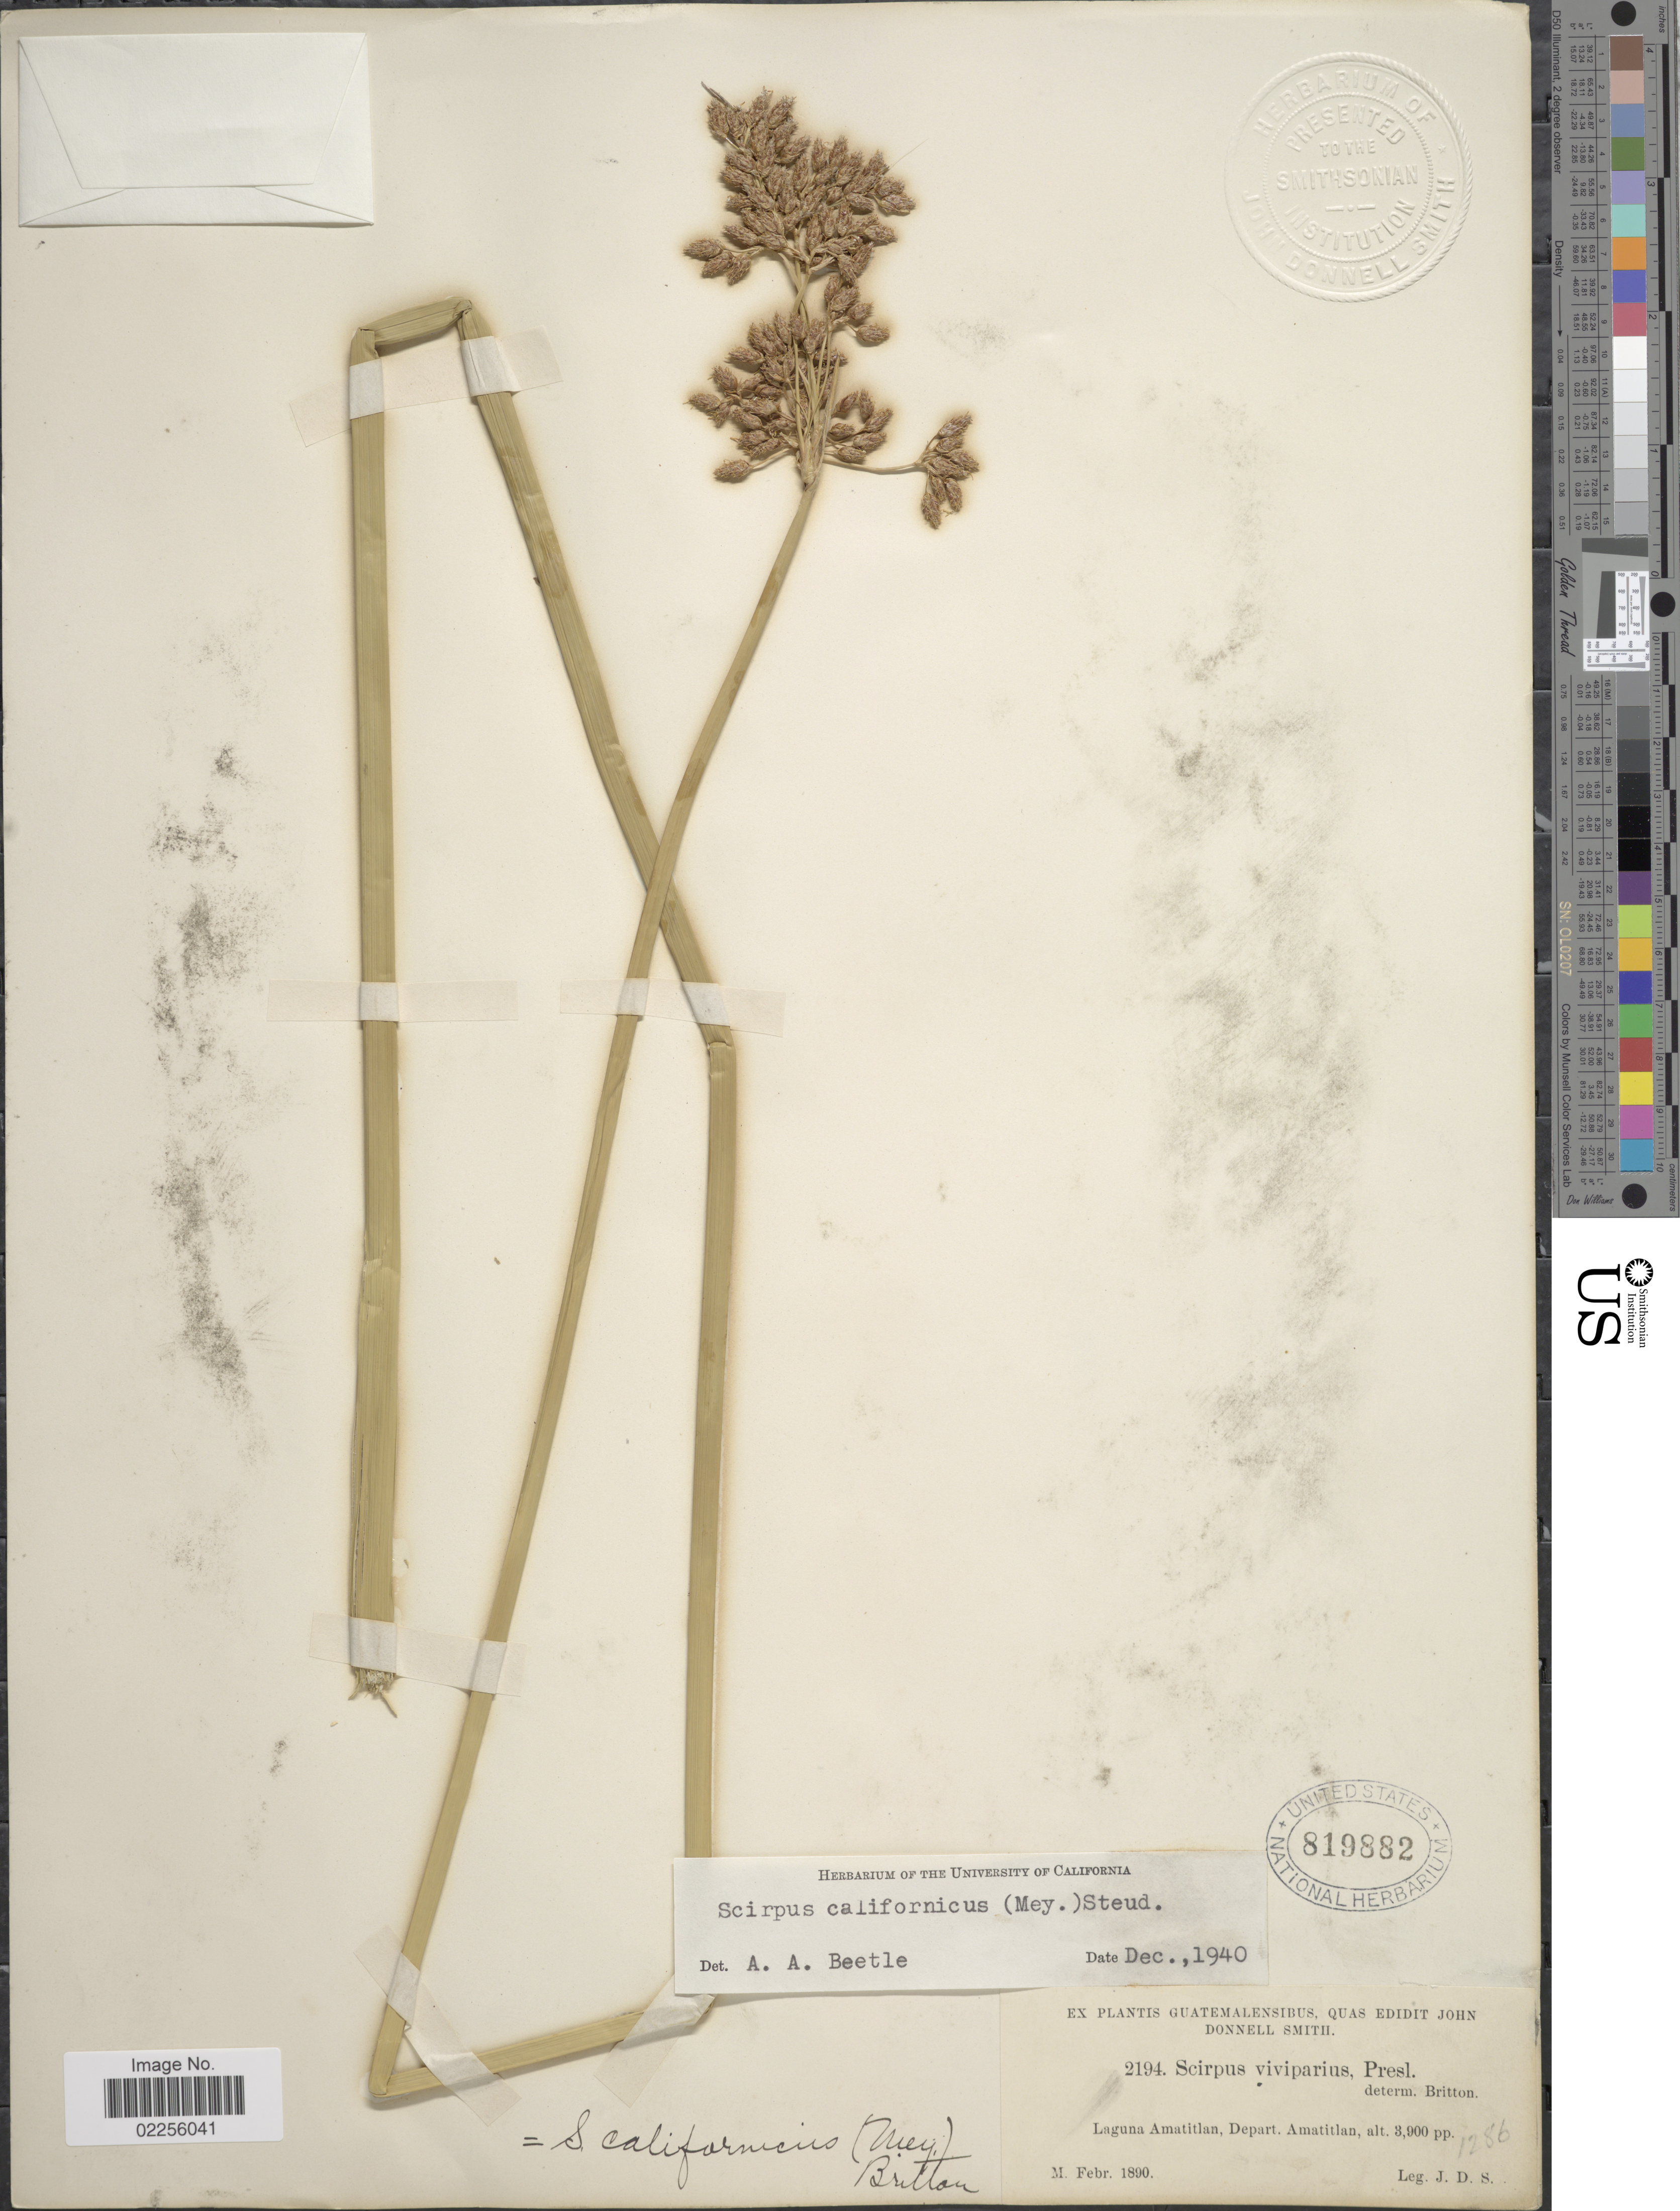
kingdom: Plantae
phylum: Tracheophyta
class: Liliopsida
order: Poales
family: Cyperaceae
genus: Schoenoplectus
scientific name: Schoenoplectus californicus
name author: (C.A. Mey.) Soják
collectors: J. Donnell Smith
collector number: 2194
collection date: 1890-02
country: Guatemala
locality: Laguna Amatitlan, Depart. Amatitlan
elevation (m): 1189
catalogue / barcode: US 819882